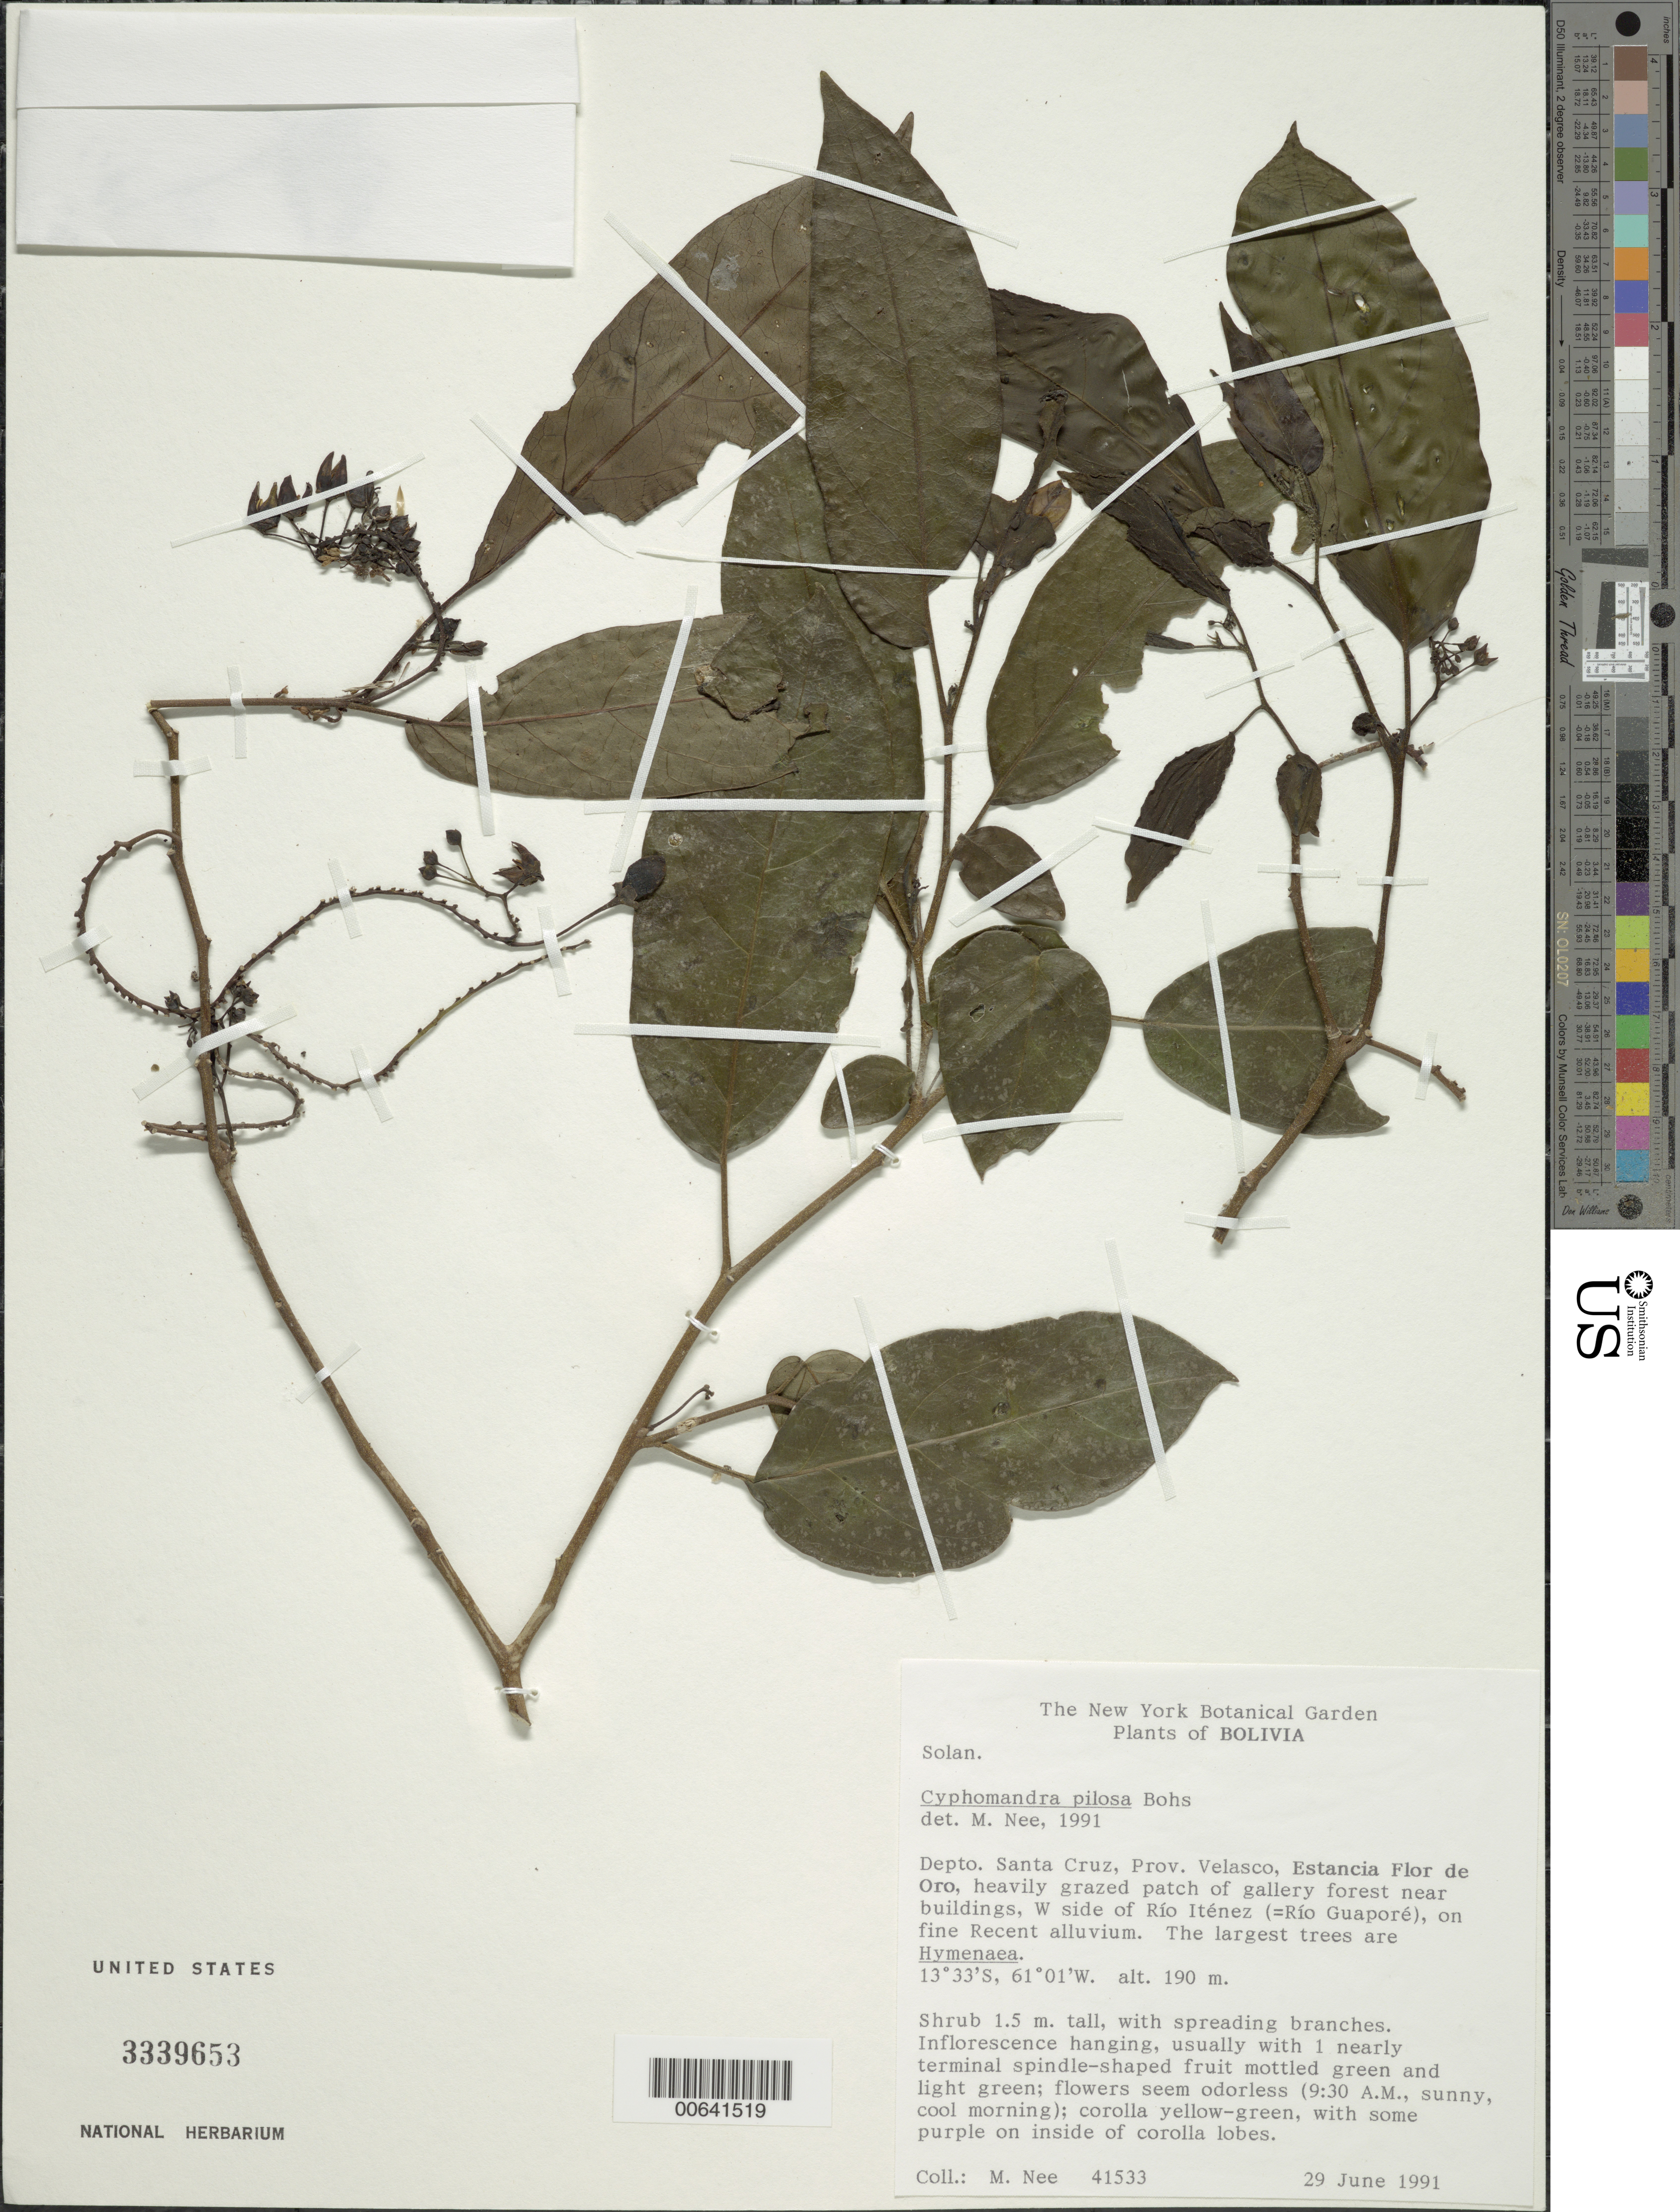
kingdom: Plantae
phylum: Tracheophyta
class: Magnoliopsida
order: Solanales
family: Solanaceae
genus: Cyphomandra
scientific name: Cyphomandra pilosa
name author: Bohs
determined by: Nee, Michael H.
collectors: M. Nee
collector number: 41533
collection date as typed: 29 Jun 1991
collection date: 1991-06-29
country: Bolivia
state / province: Santa Cruz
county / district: Velasco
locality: Estancia Flor de Oro, Cerca de la Construciones.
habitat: Bosque de Galeria al W de Rio Itenes. Hymenaea sp.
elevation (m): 190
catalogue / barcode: US 3339653